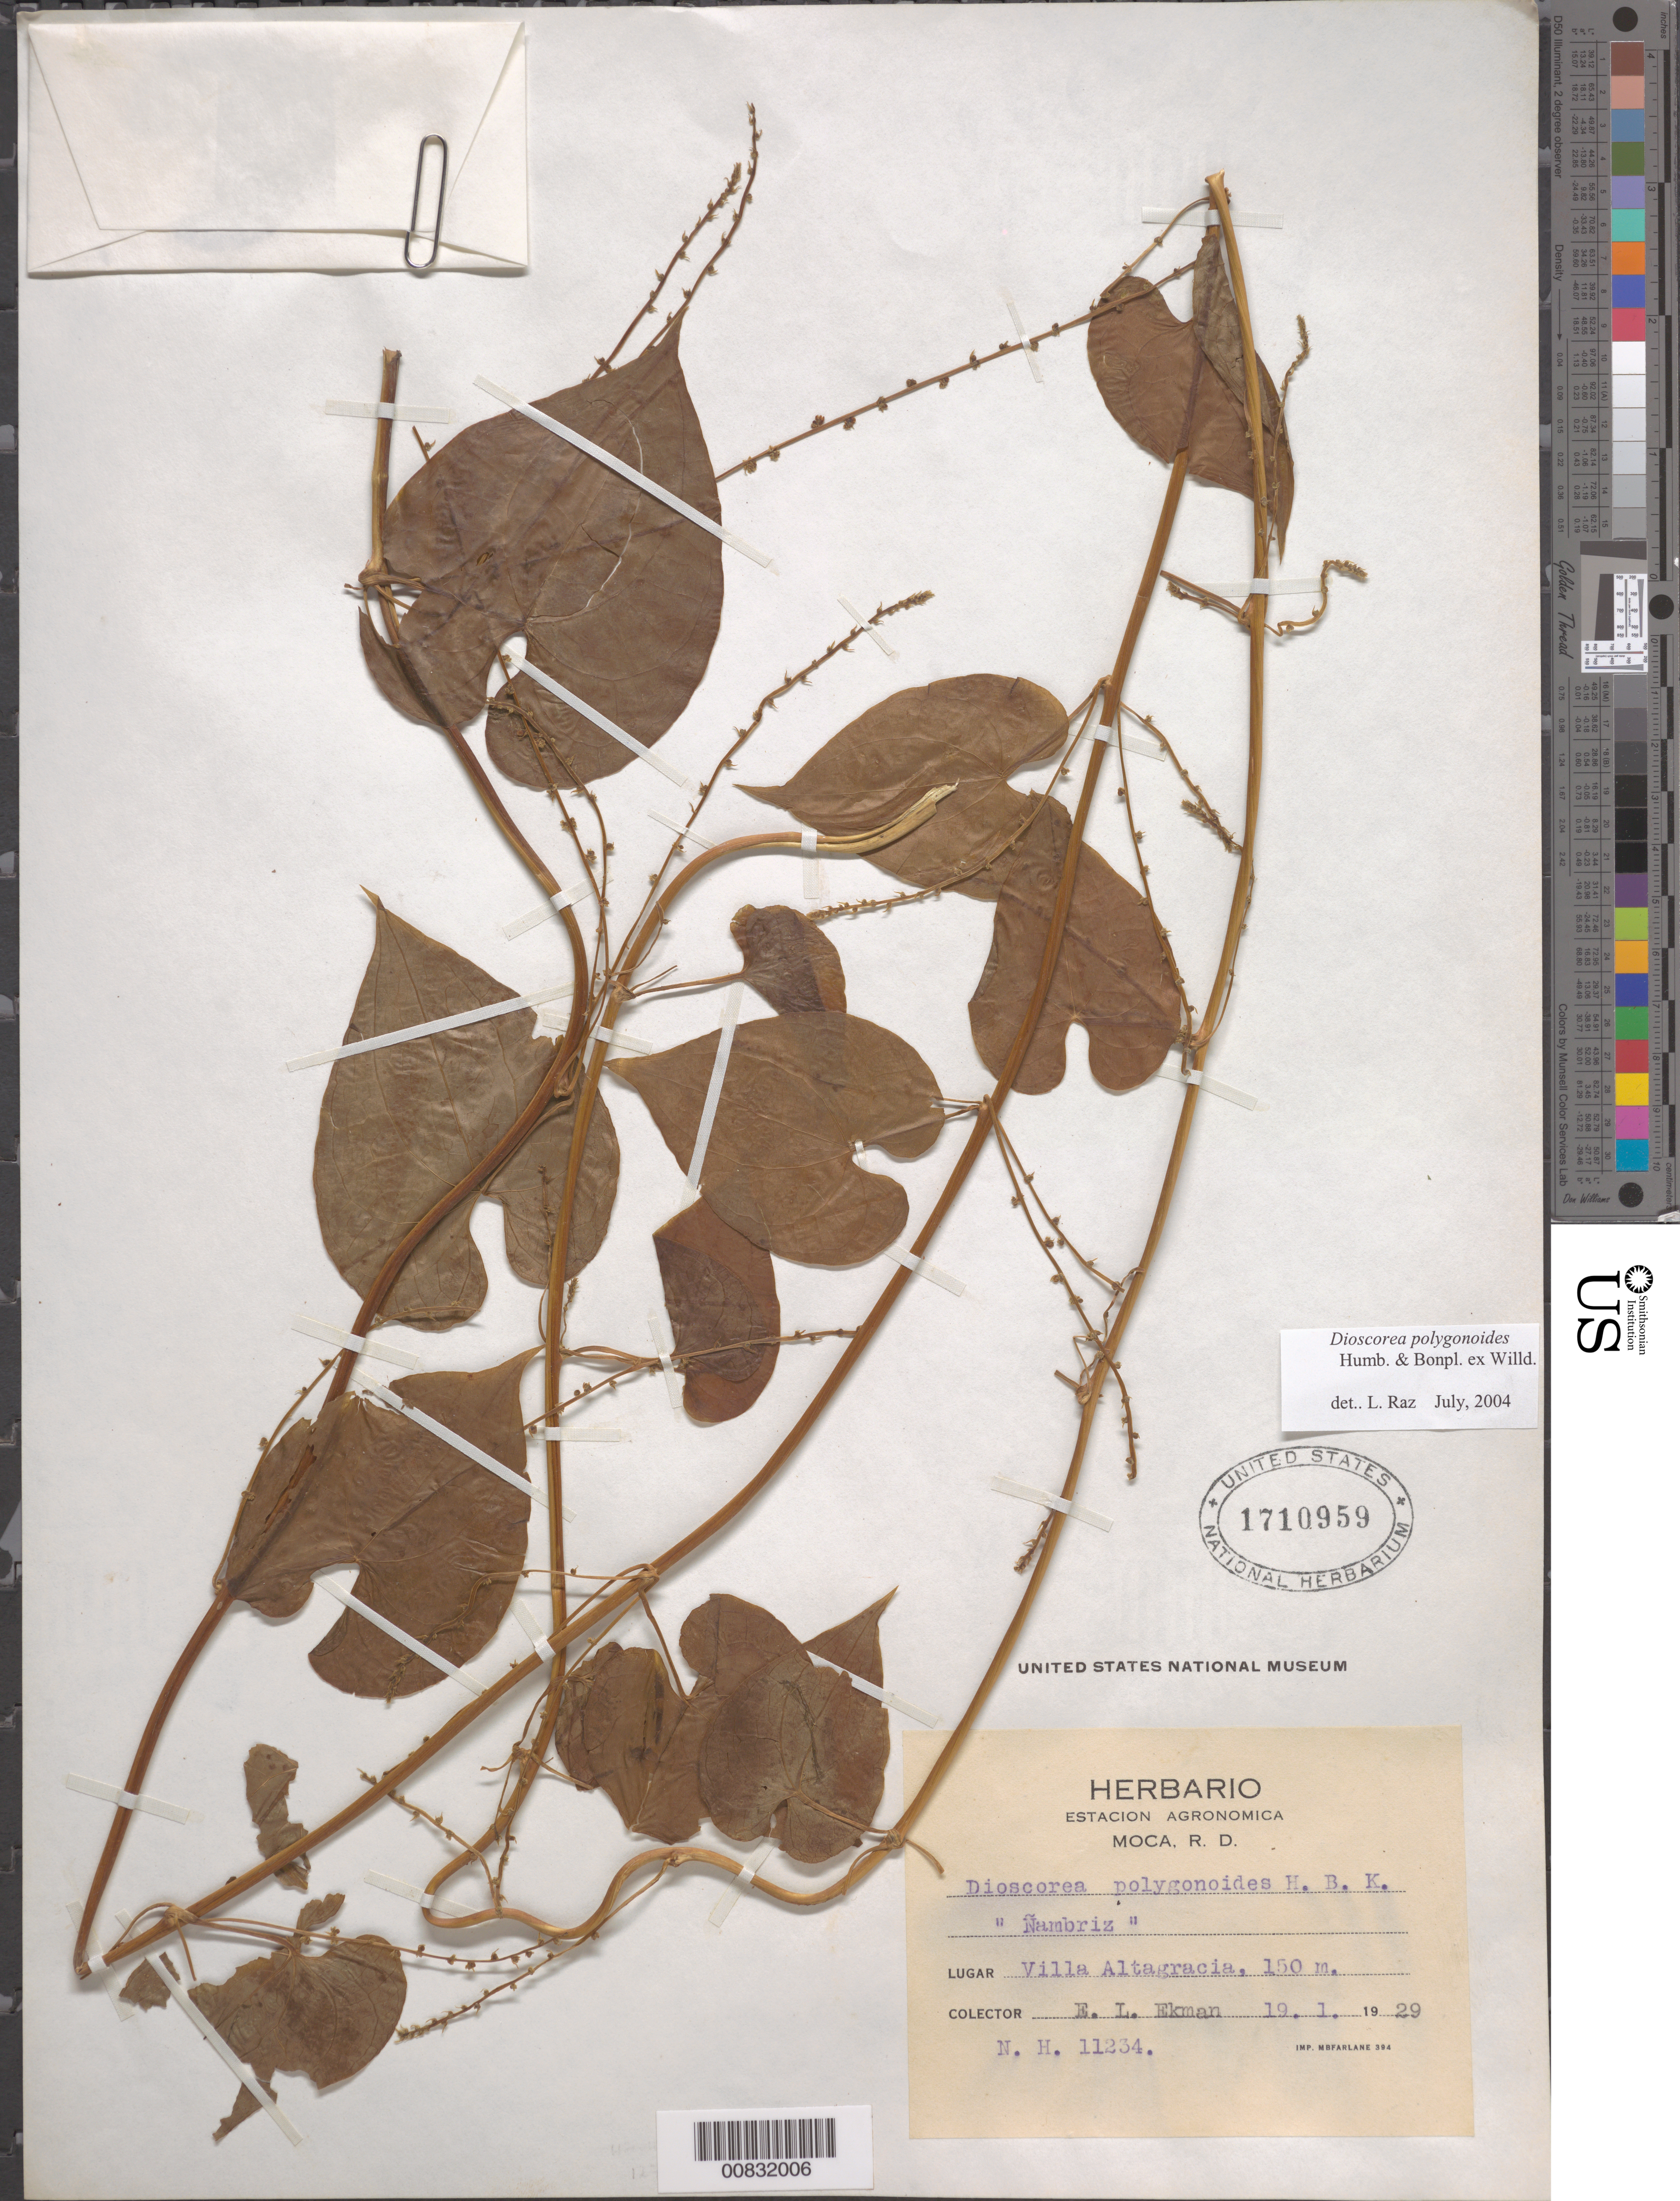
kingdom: Plantae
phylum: Tracheophyta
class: Liliopsida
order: Dioscoreales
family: Dioscoreaceae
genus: Dioscorea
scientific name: Dioscorea polygonoides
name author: Humb. & Bonpl. ex Willd.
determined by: Raz, Lauren, (K)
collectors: E. L. Ekman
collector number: H 11234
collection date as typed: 10 Jan 1929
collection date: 1929-01-10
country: Dominican Republic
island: Hispaniola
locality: Villa Altagracia.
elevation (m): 150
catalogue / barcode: US 1710959